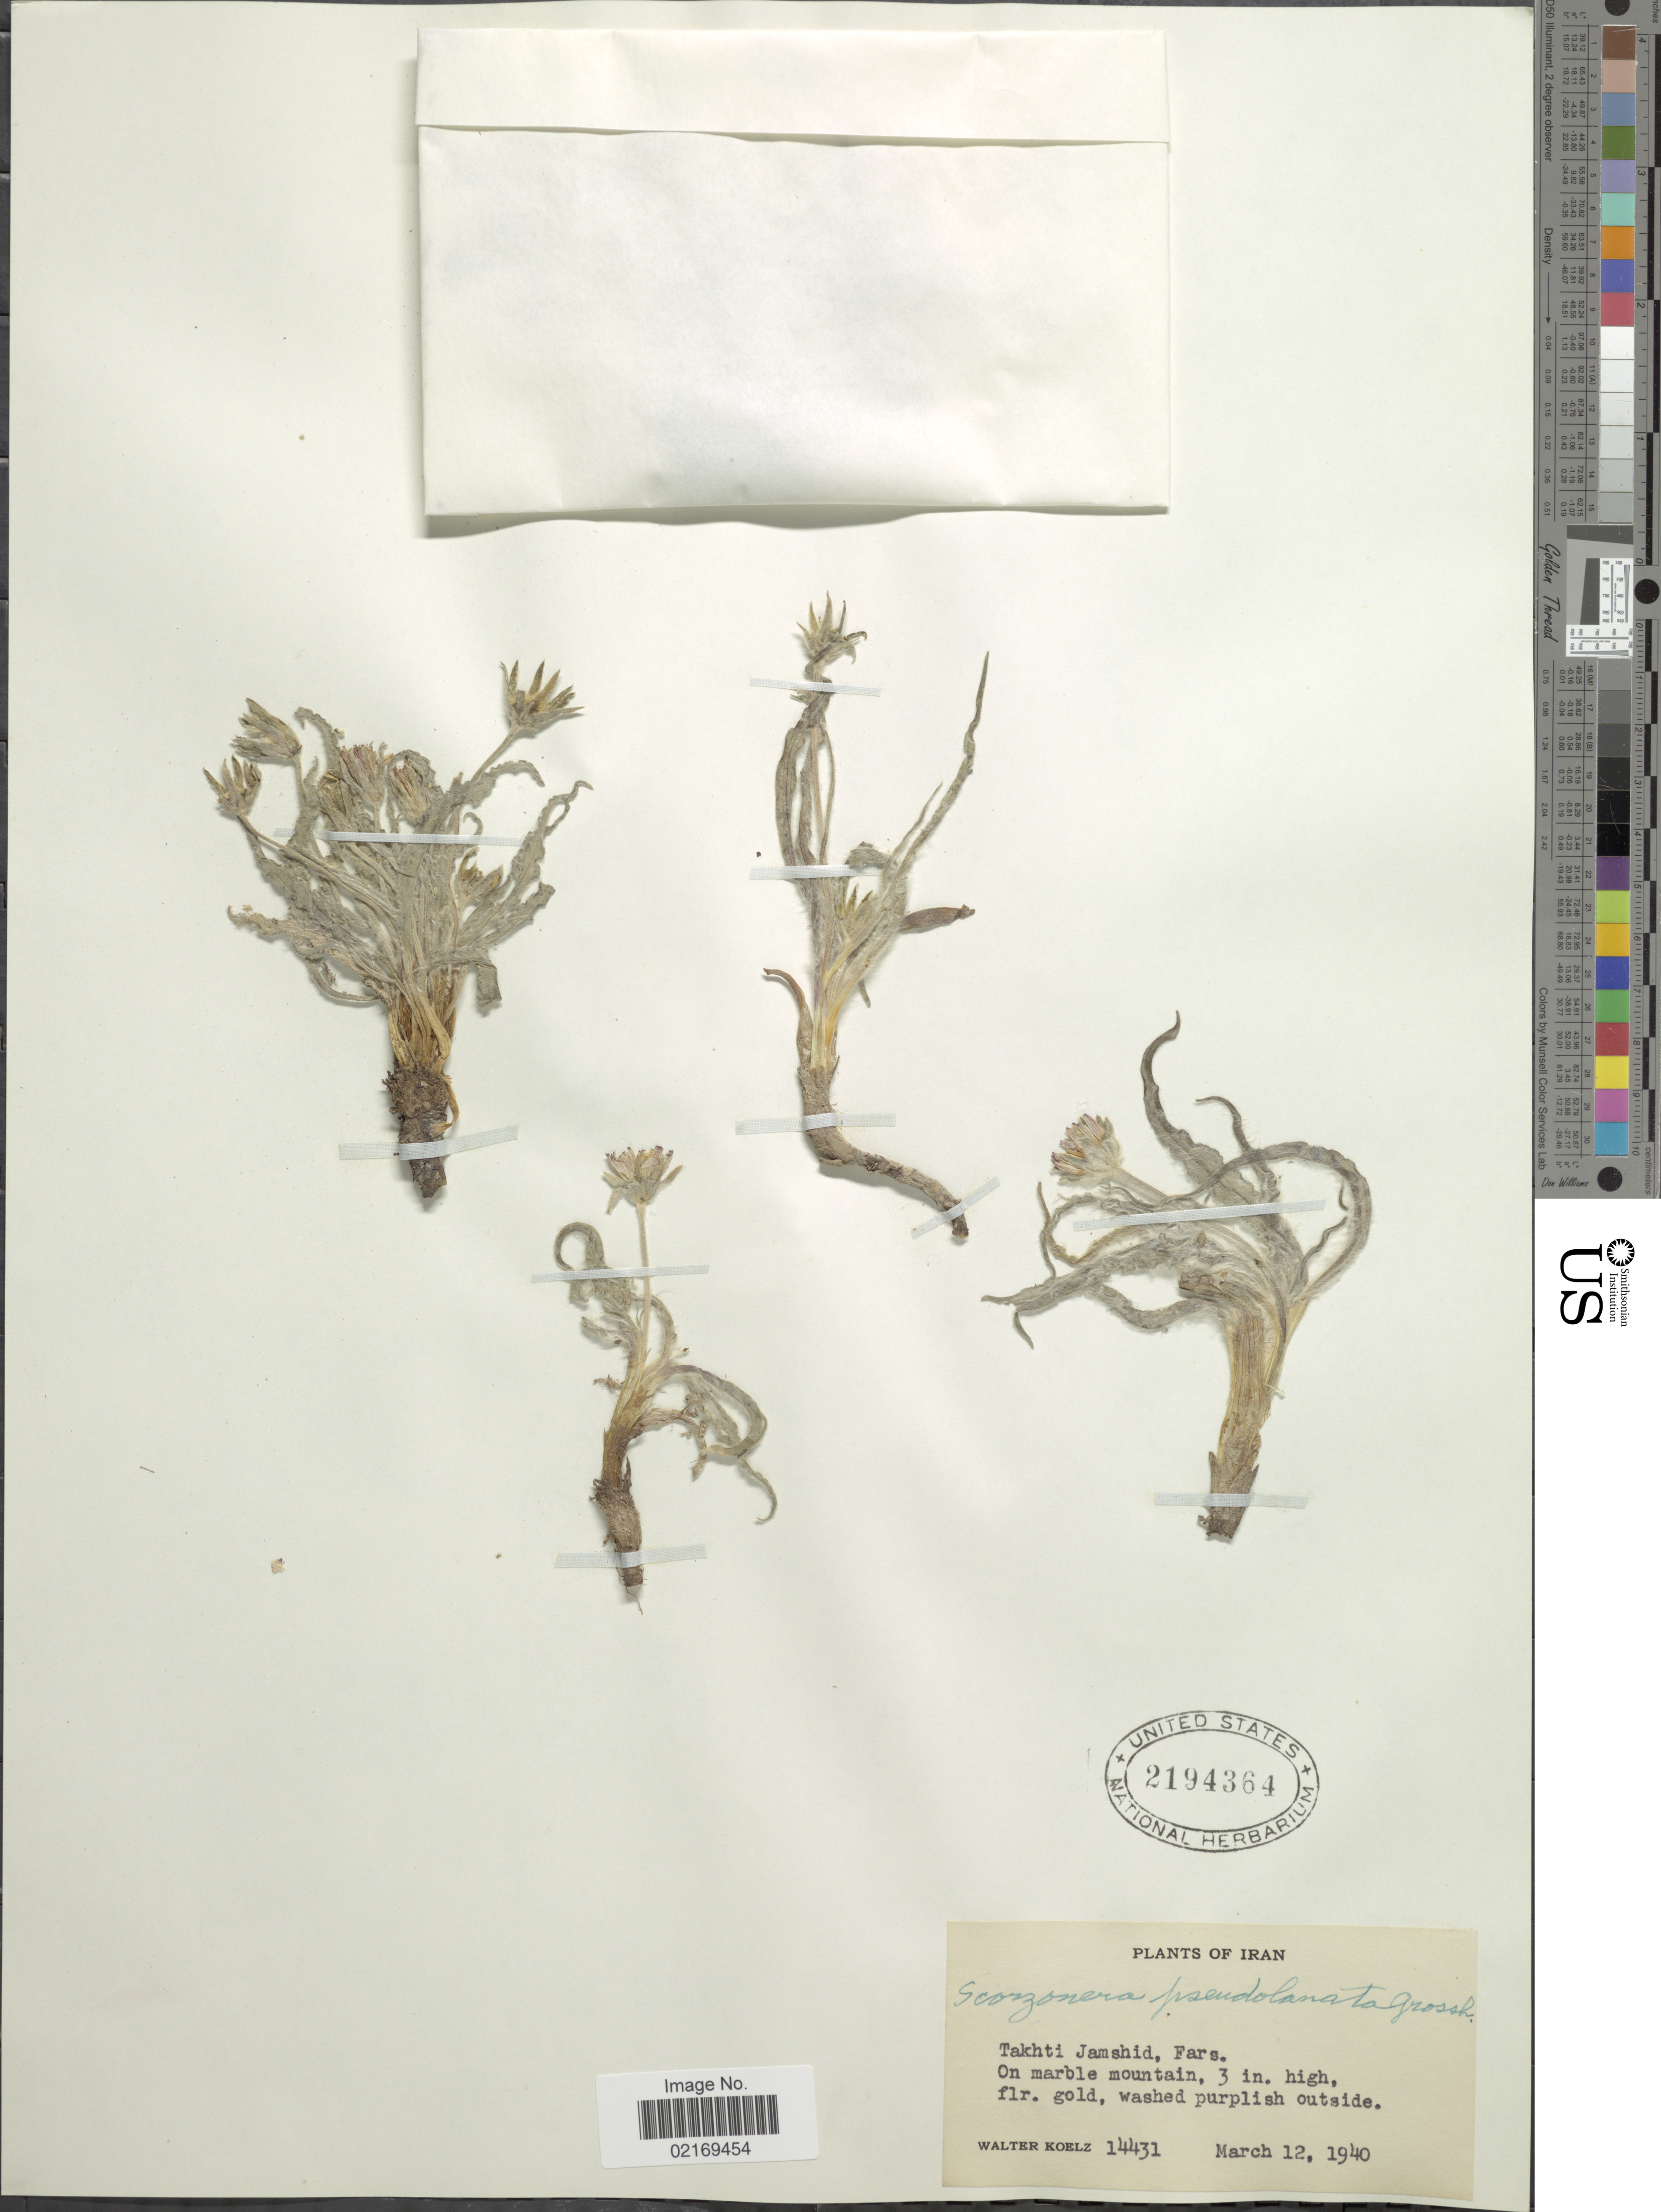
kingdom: Plantae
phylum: Tracheophyta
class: Magnoliopsida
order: Asterales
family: Asteraceae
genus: Scorzonera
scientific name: Scorzonera psychrophila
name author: Boiss. & Hausskn.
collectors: W. N. Koelz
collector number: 14431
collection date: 1940-03-12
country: Iran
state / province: Fars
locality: Takhti Jamshid, on marble mountain.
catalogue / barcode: US 2194364